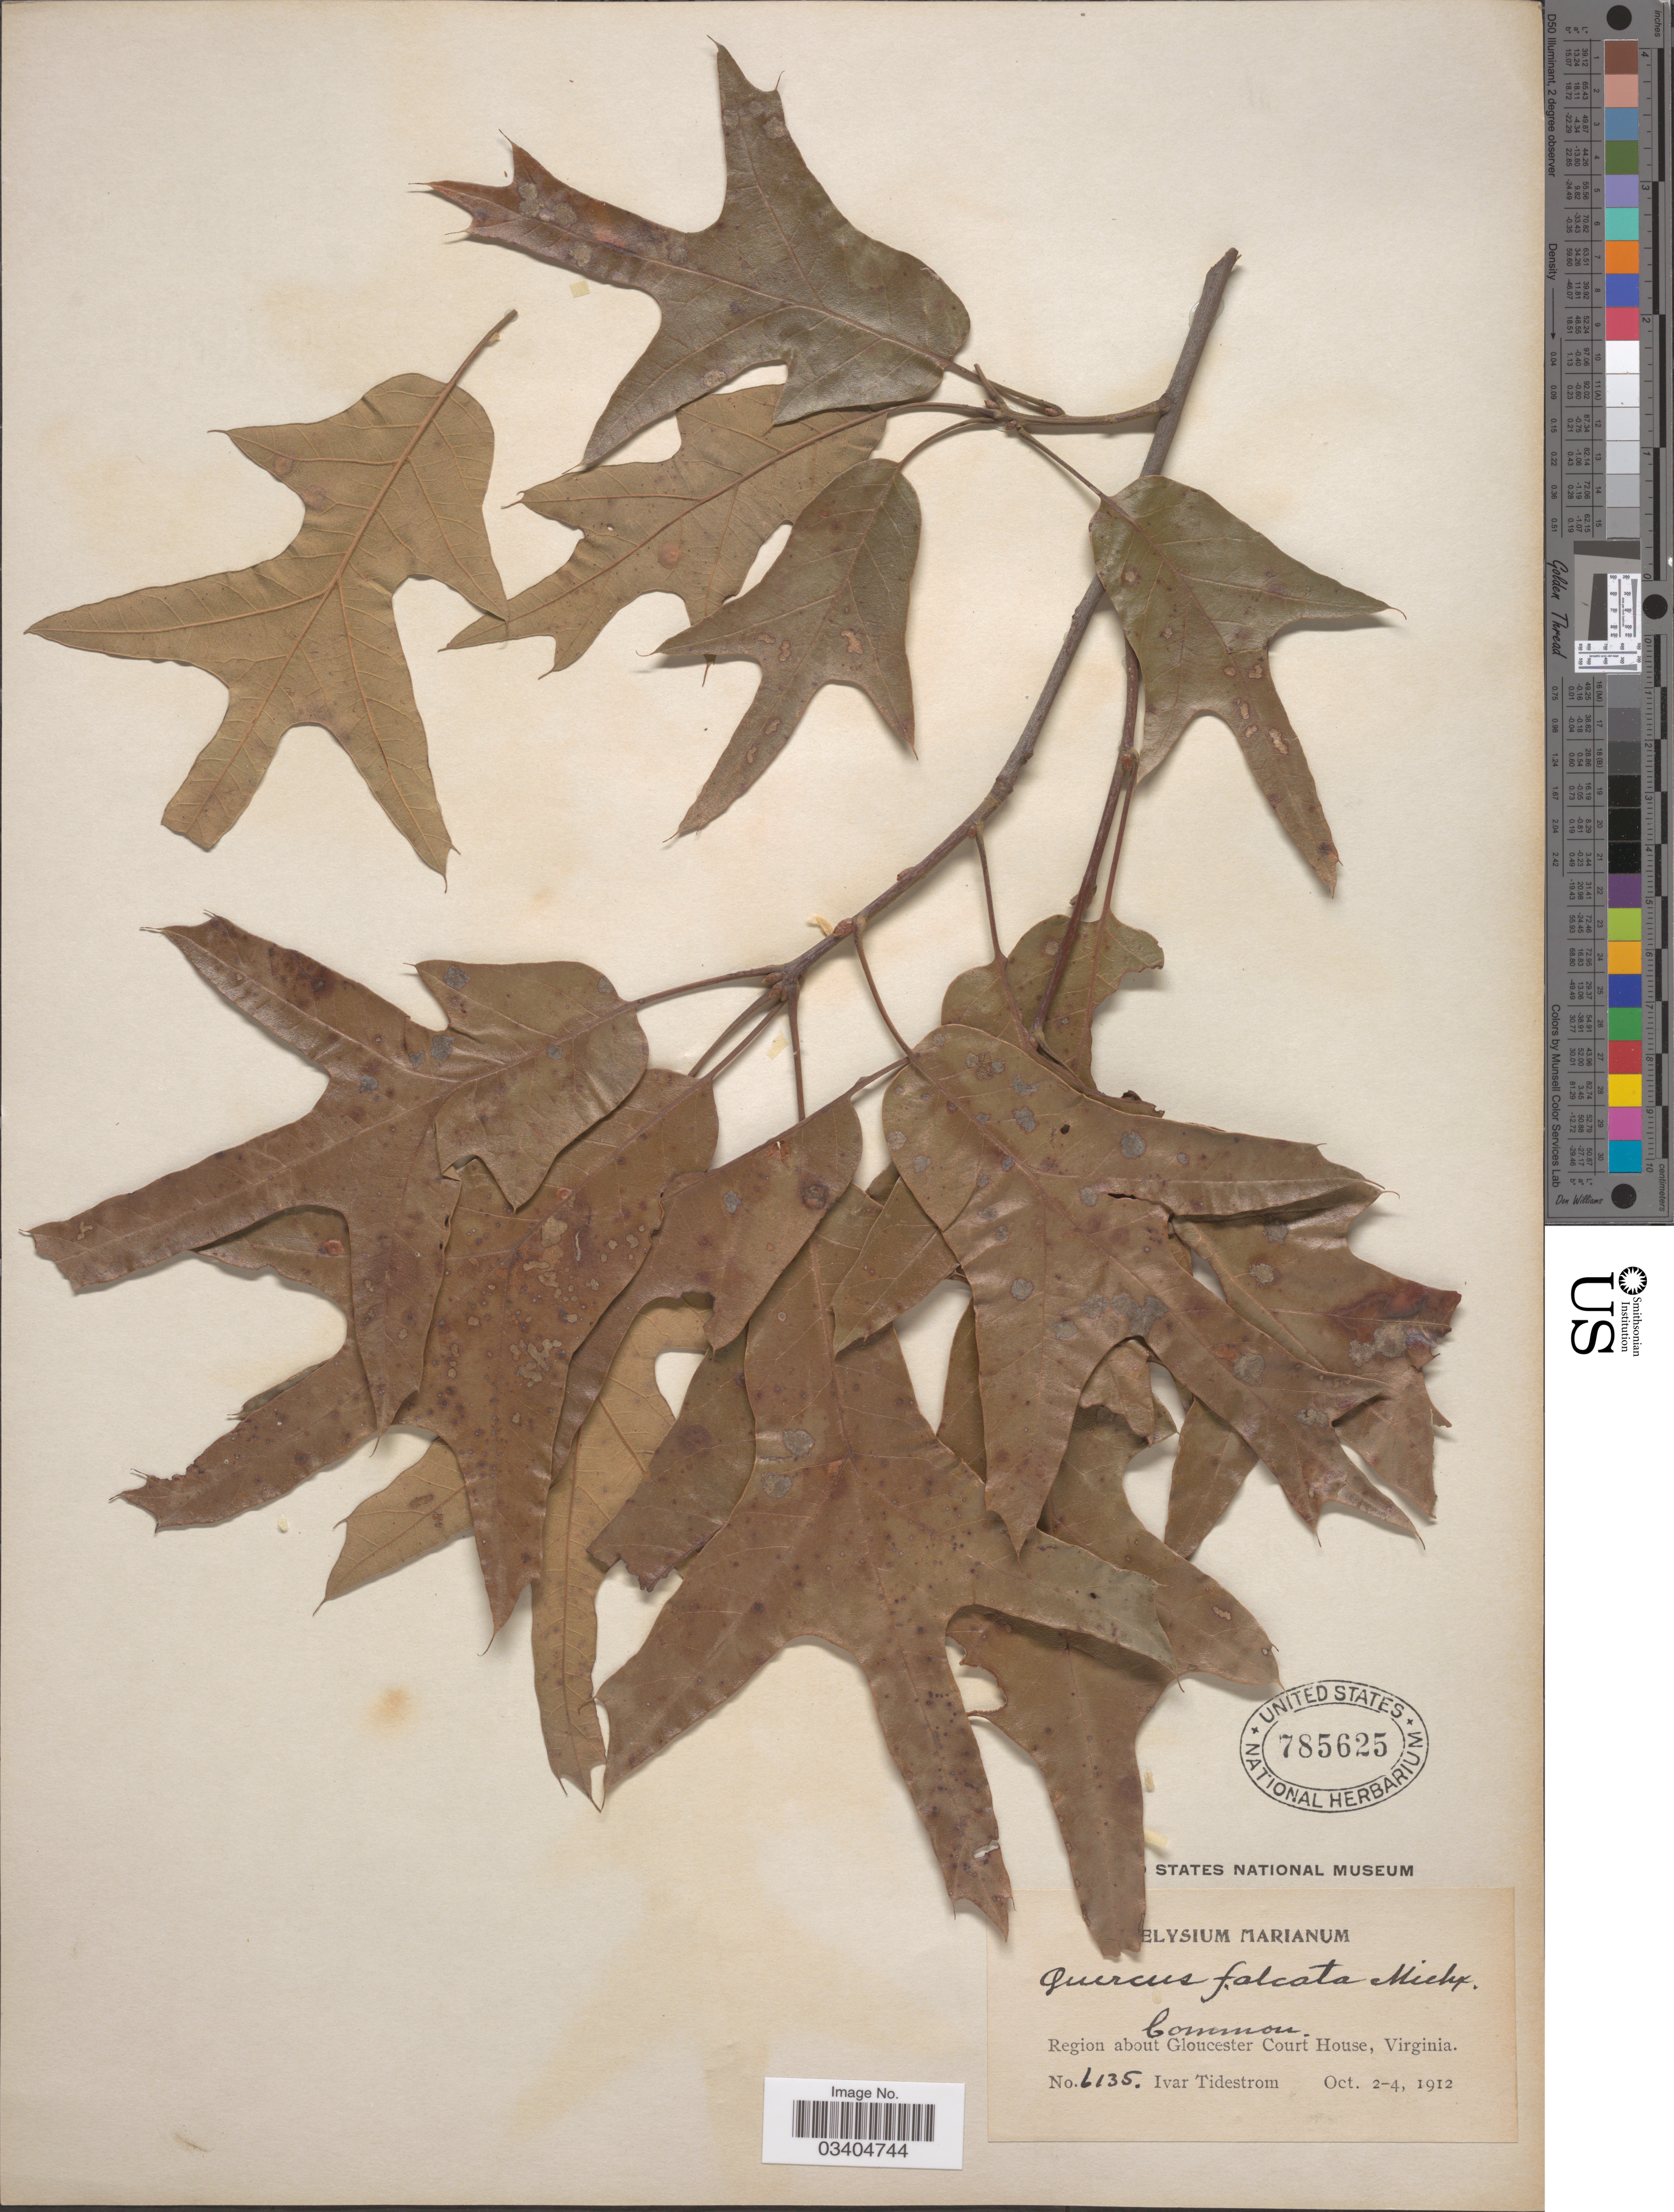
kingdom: Plantae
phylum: Tracheophyta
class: Magnoliopsida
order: Fagales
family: Fagaceae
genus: Quercus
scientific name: Quercus falcata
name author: Michx.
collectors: I. F. Tidestrom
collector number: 6135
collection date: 1912-10-02/1912-10-04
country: United States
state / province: Virginia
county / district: Gloucester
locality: Region about Gloucester Court House.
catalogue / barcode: US 785625